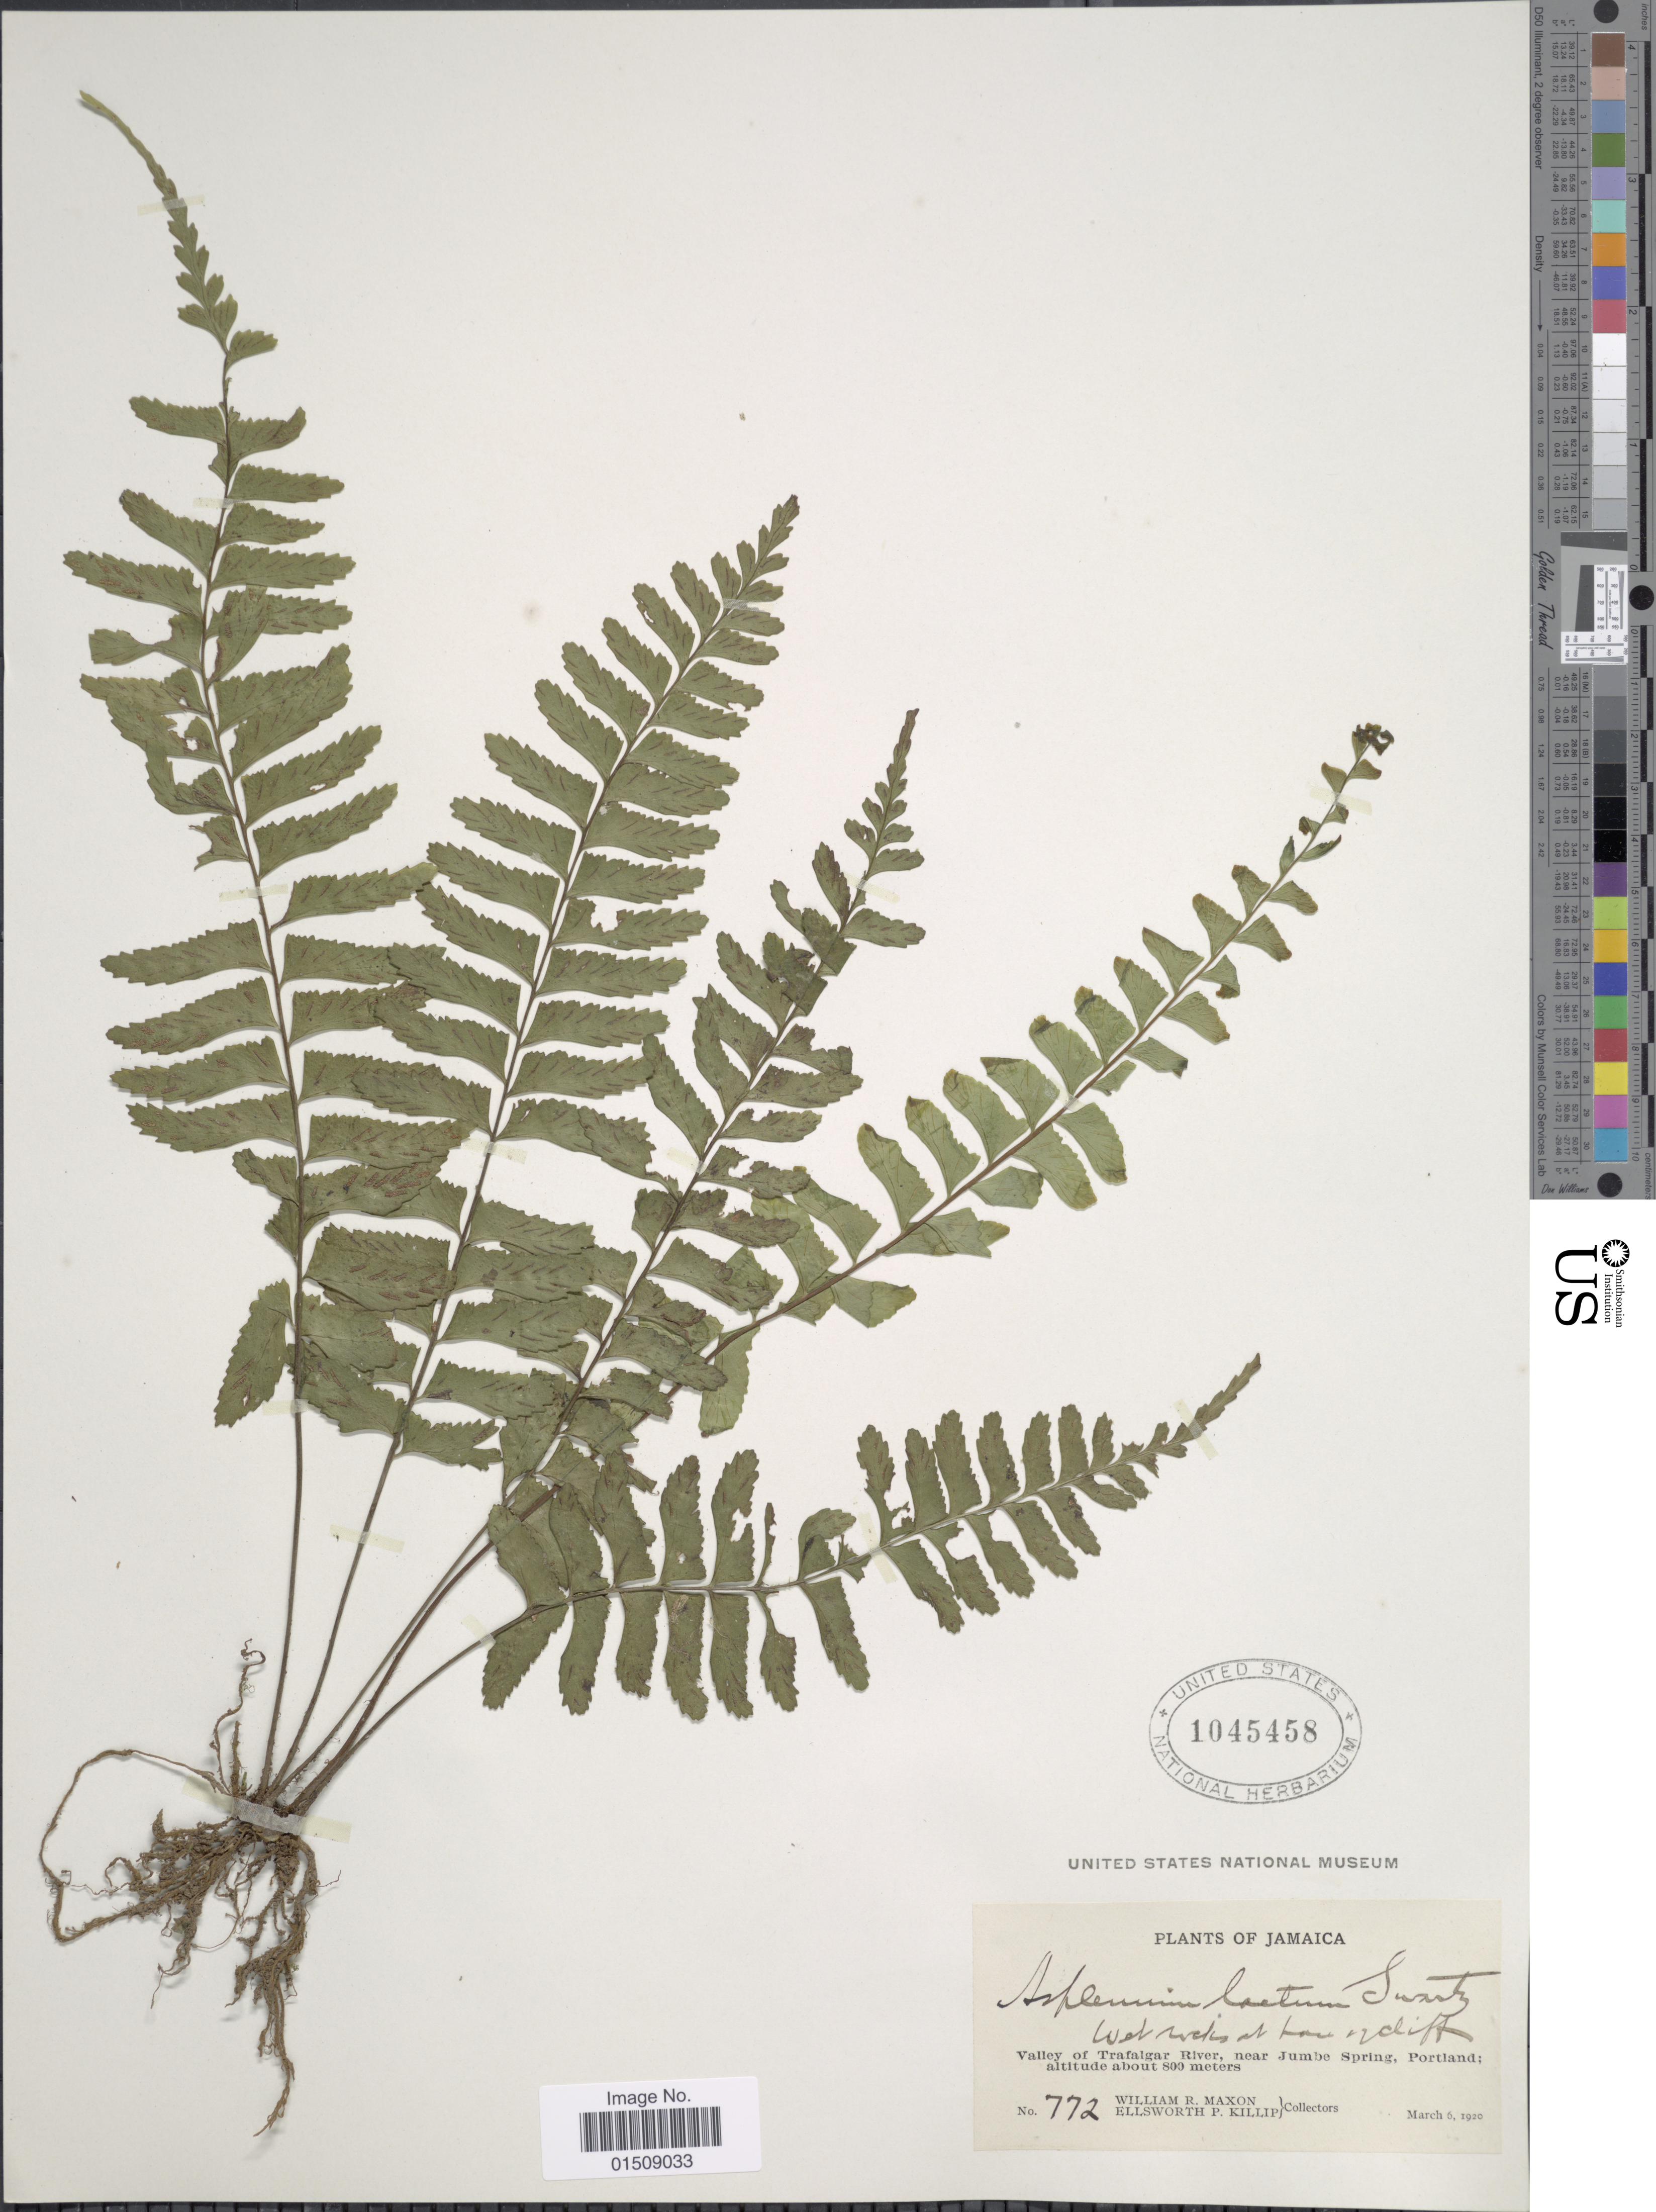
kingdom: Plantae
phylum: Tracheophyta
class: Polypodiopsida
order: Polypodiales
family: Aspleniaceae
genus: Asplenium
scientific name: Asplenium laetum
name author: Sw.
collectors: W. R. Maxon & E. P. Killip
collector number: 772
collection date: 1920-03-06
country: Jamaica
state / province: Portland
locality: Valley of Trafalgar River, near Jumbe Spring, Portland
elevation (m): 800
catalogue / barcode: US 1045458